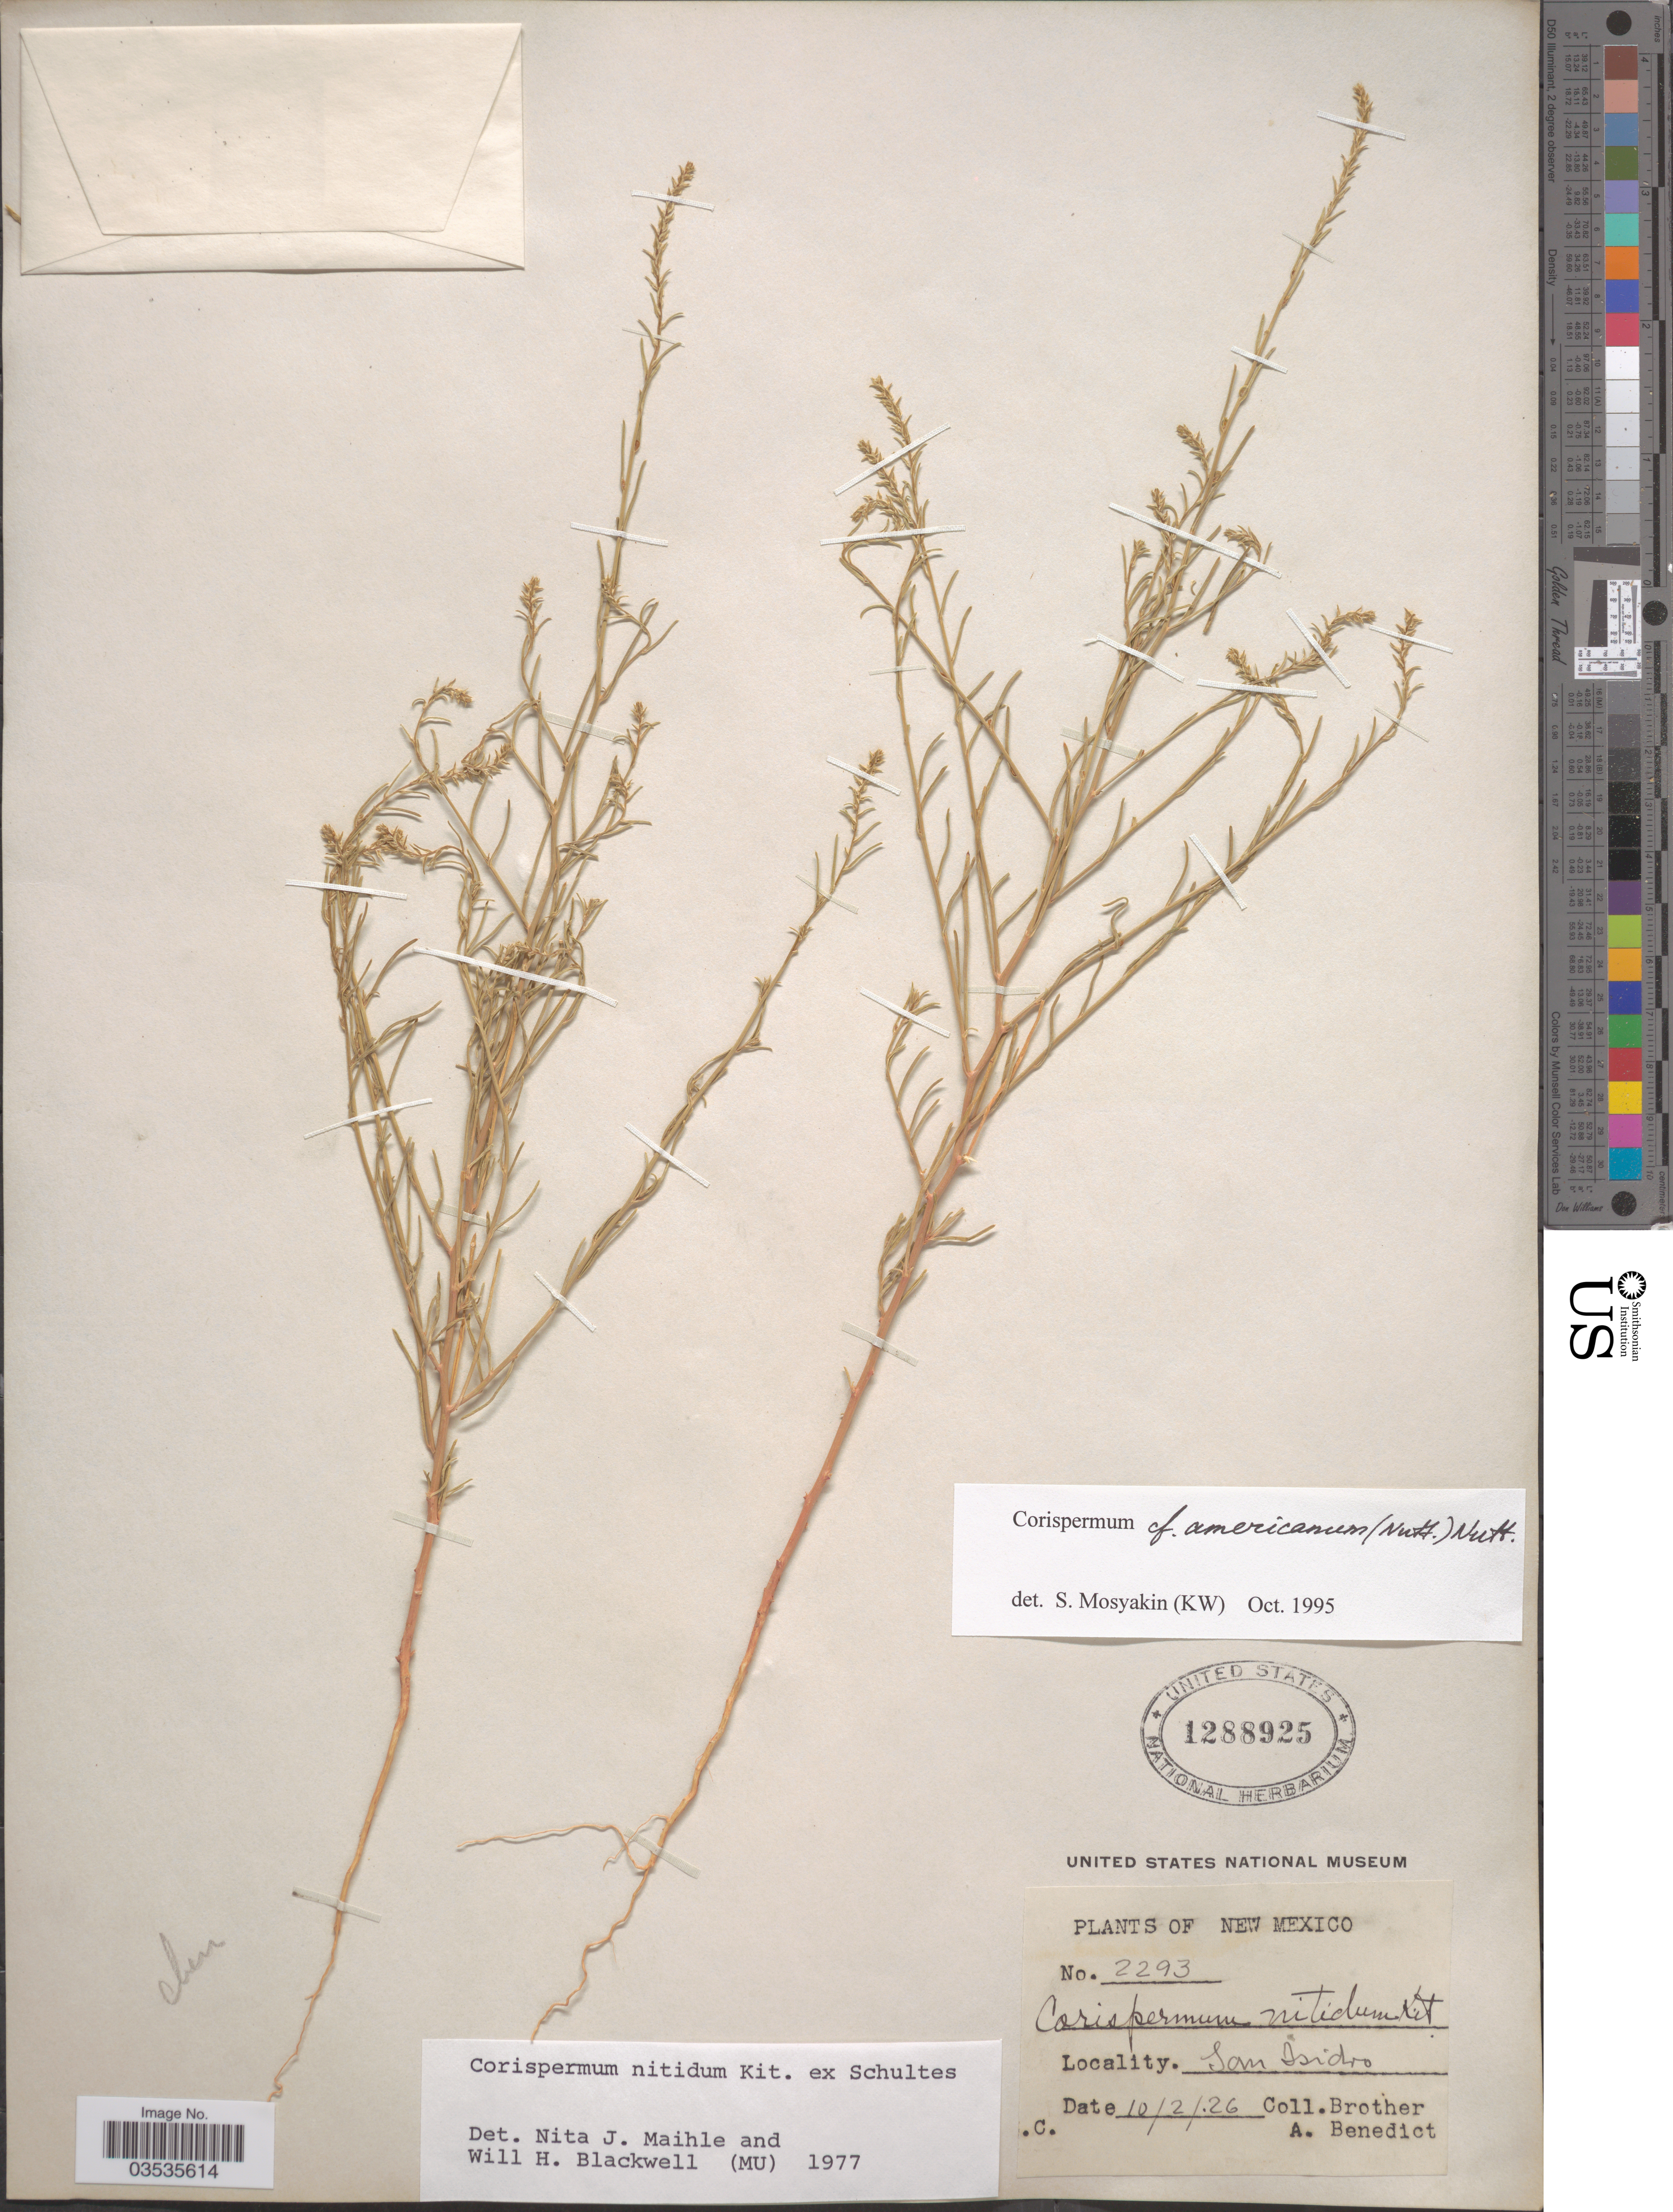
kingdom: Plantae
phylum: Tracheophyta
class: Magnoliopsida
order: Caryophyllales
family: Amaranthaceae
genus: Corispermum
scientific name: Corispermum americanum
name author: (Nutt.) Nutt.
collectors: Bro. Benedict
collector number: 2293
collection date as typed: Transcribed d/m/y: 2/10/26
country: United States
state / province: New Mexico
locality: San Isidro.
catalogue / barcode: US 1288925